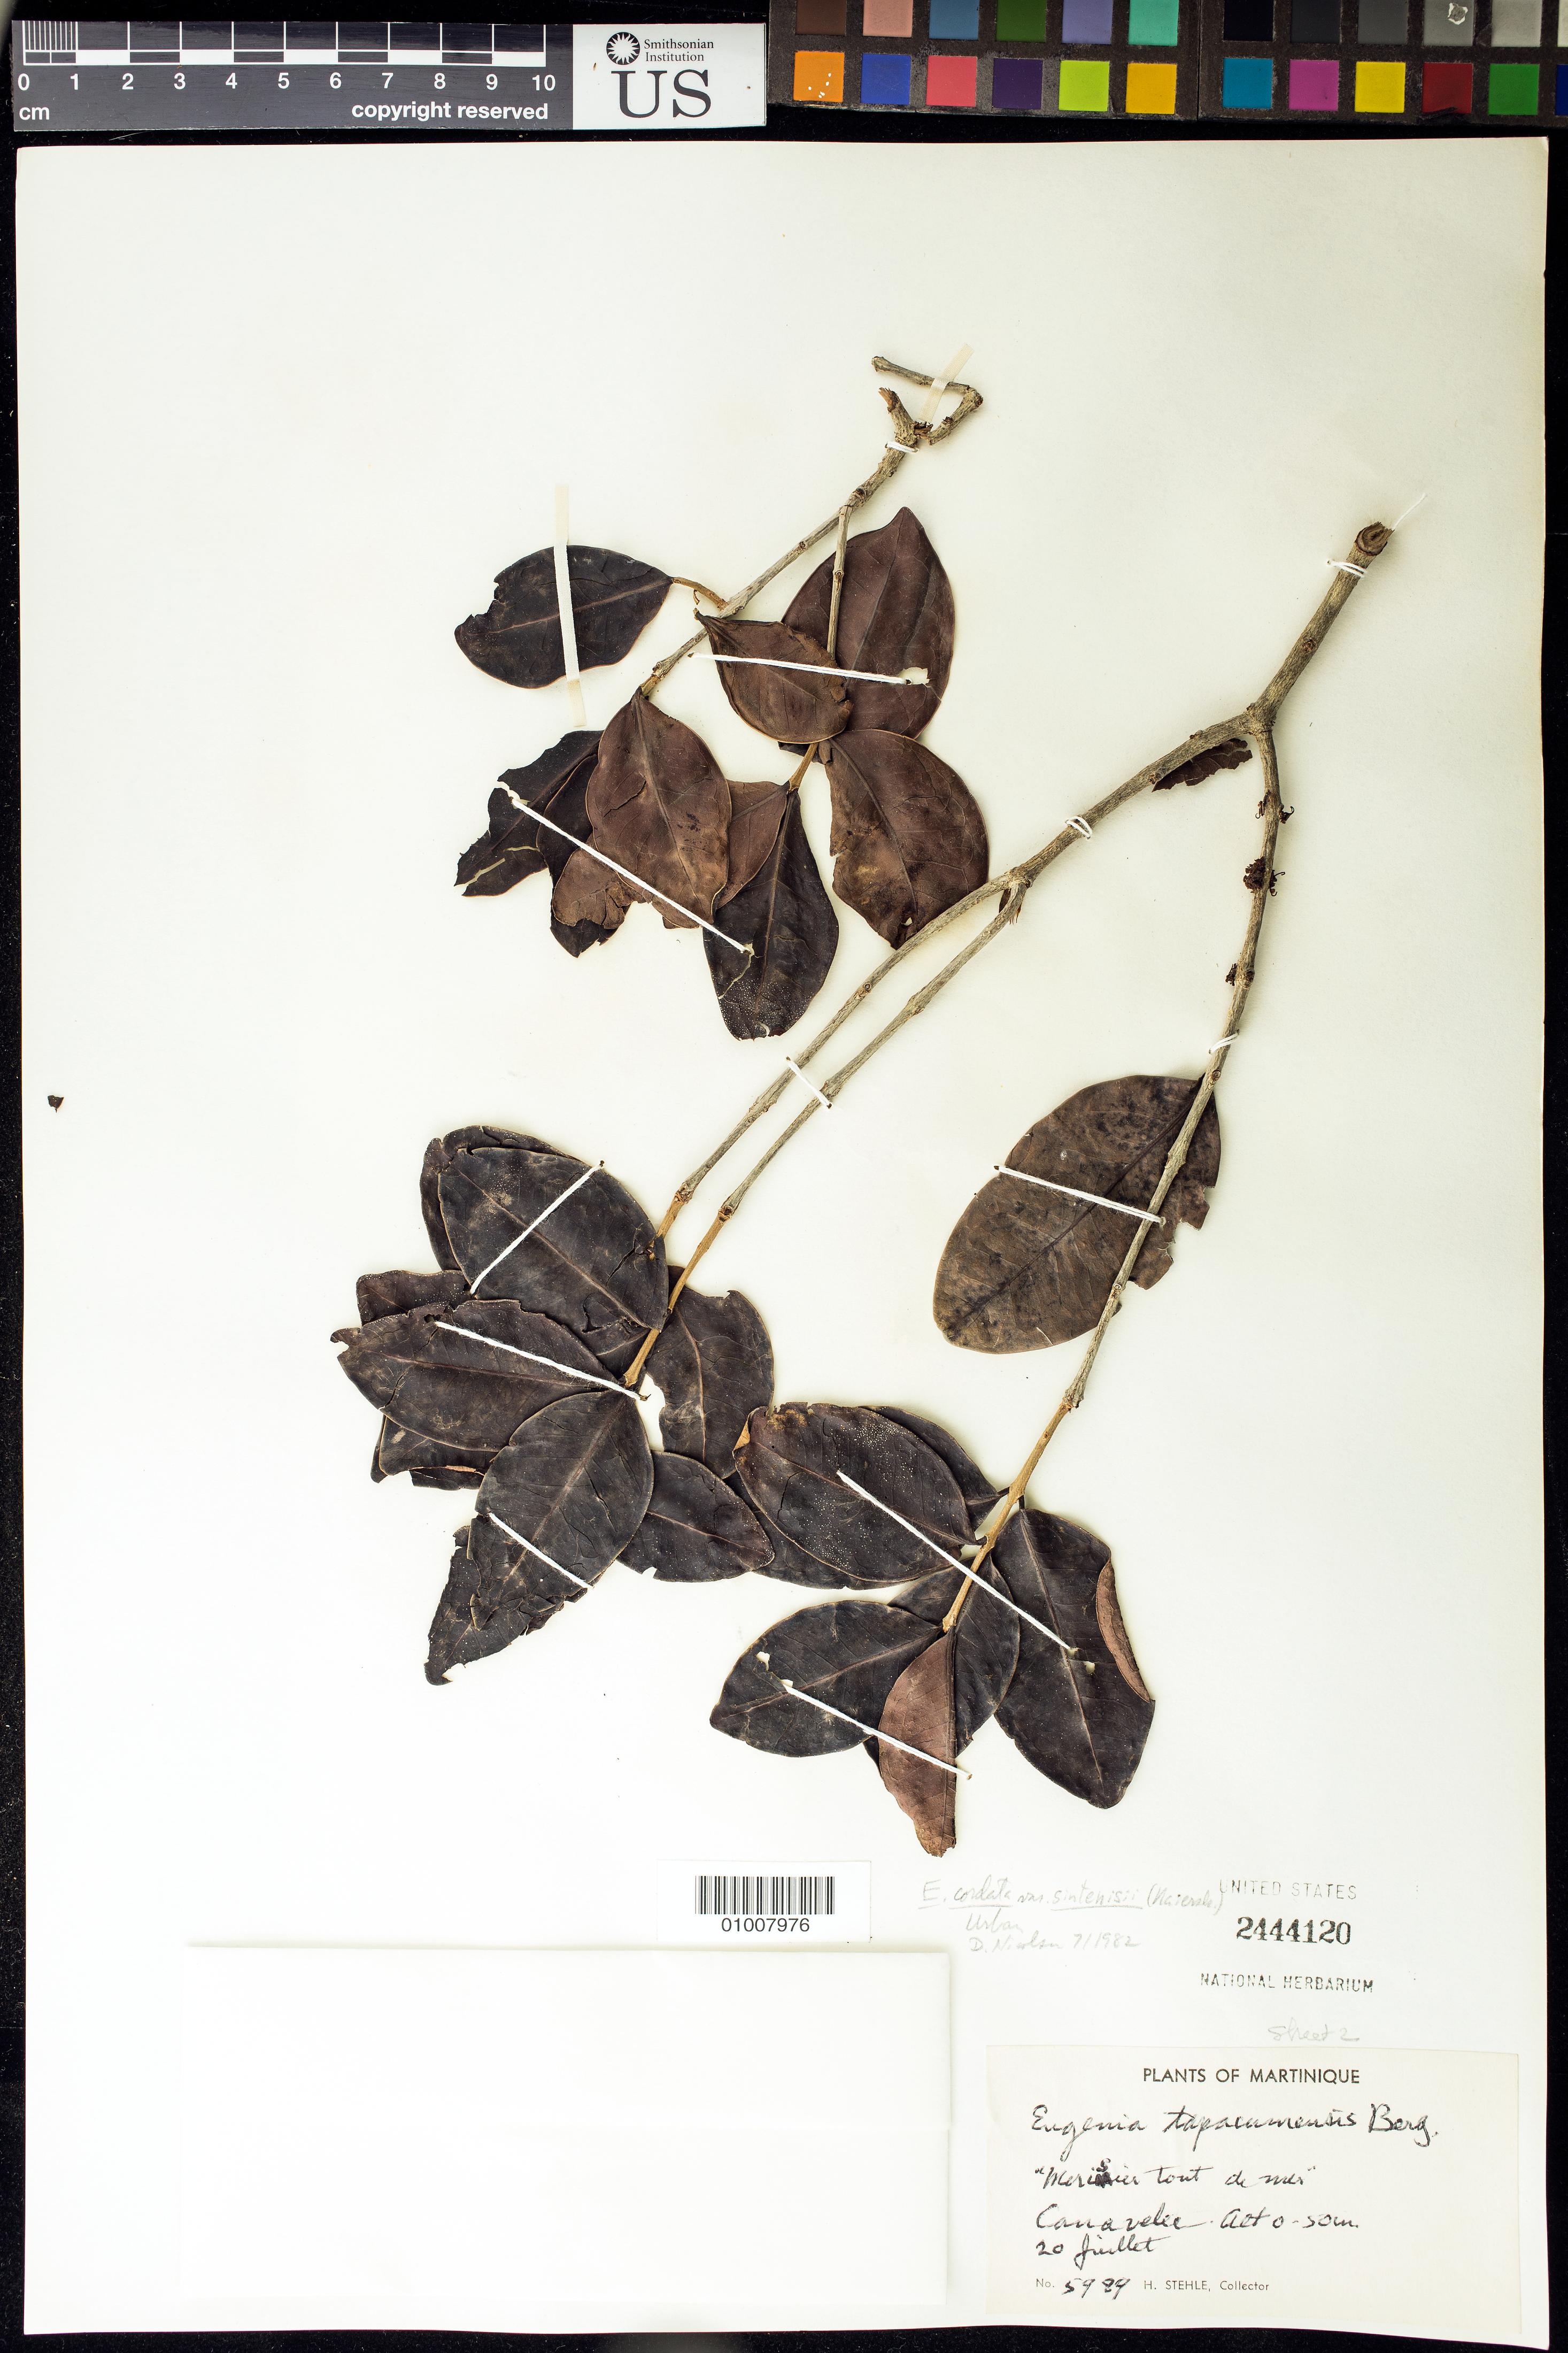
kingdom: Plantae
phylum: Tracheophyta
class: Magnoliopsida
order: Myrtales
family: Myrtaceae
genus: Eugenia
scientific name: Eugenia cordata var. sintenisii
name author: (Kiaersk.) Krug & Urb.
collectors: H. Stehlé & M. Stehlé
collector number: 5989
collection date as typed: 20 Jul 1948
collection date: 1948-07-20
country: Martinique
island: Martinique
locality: Caravelle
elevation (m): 0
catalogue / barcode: US 2444120